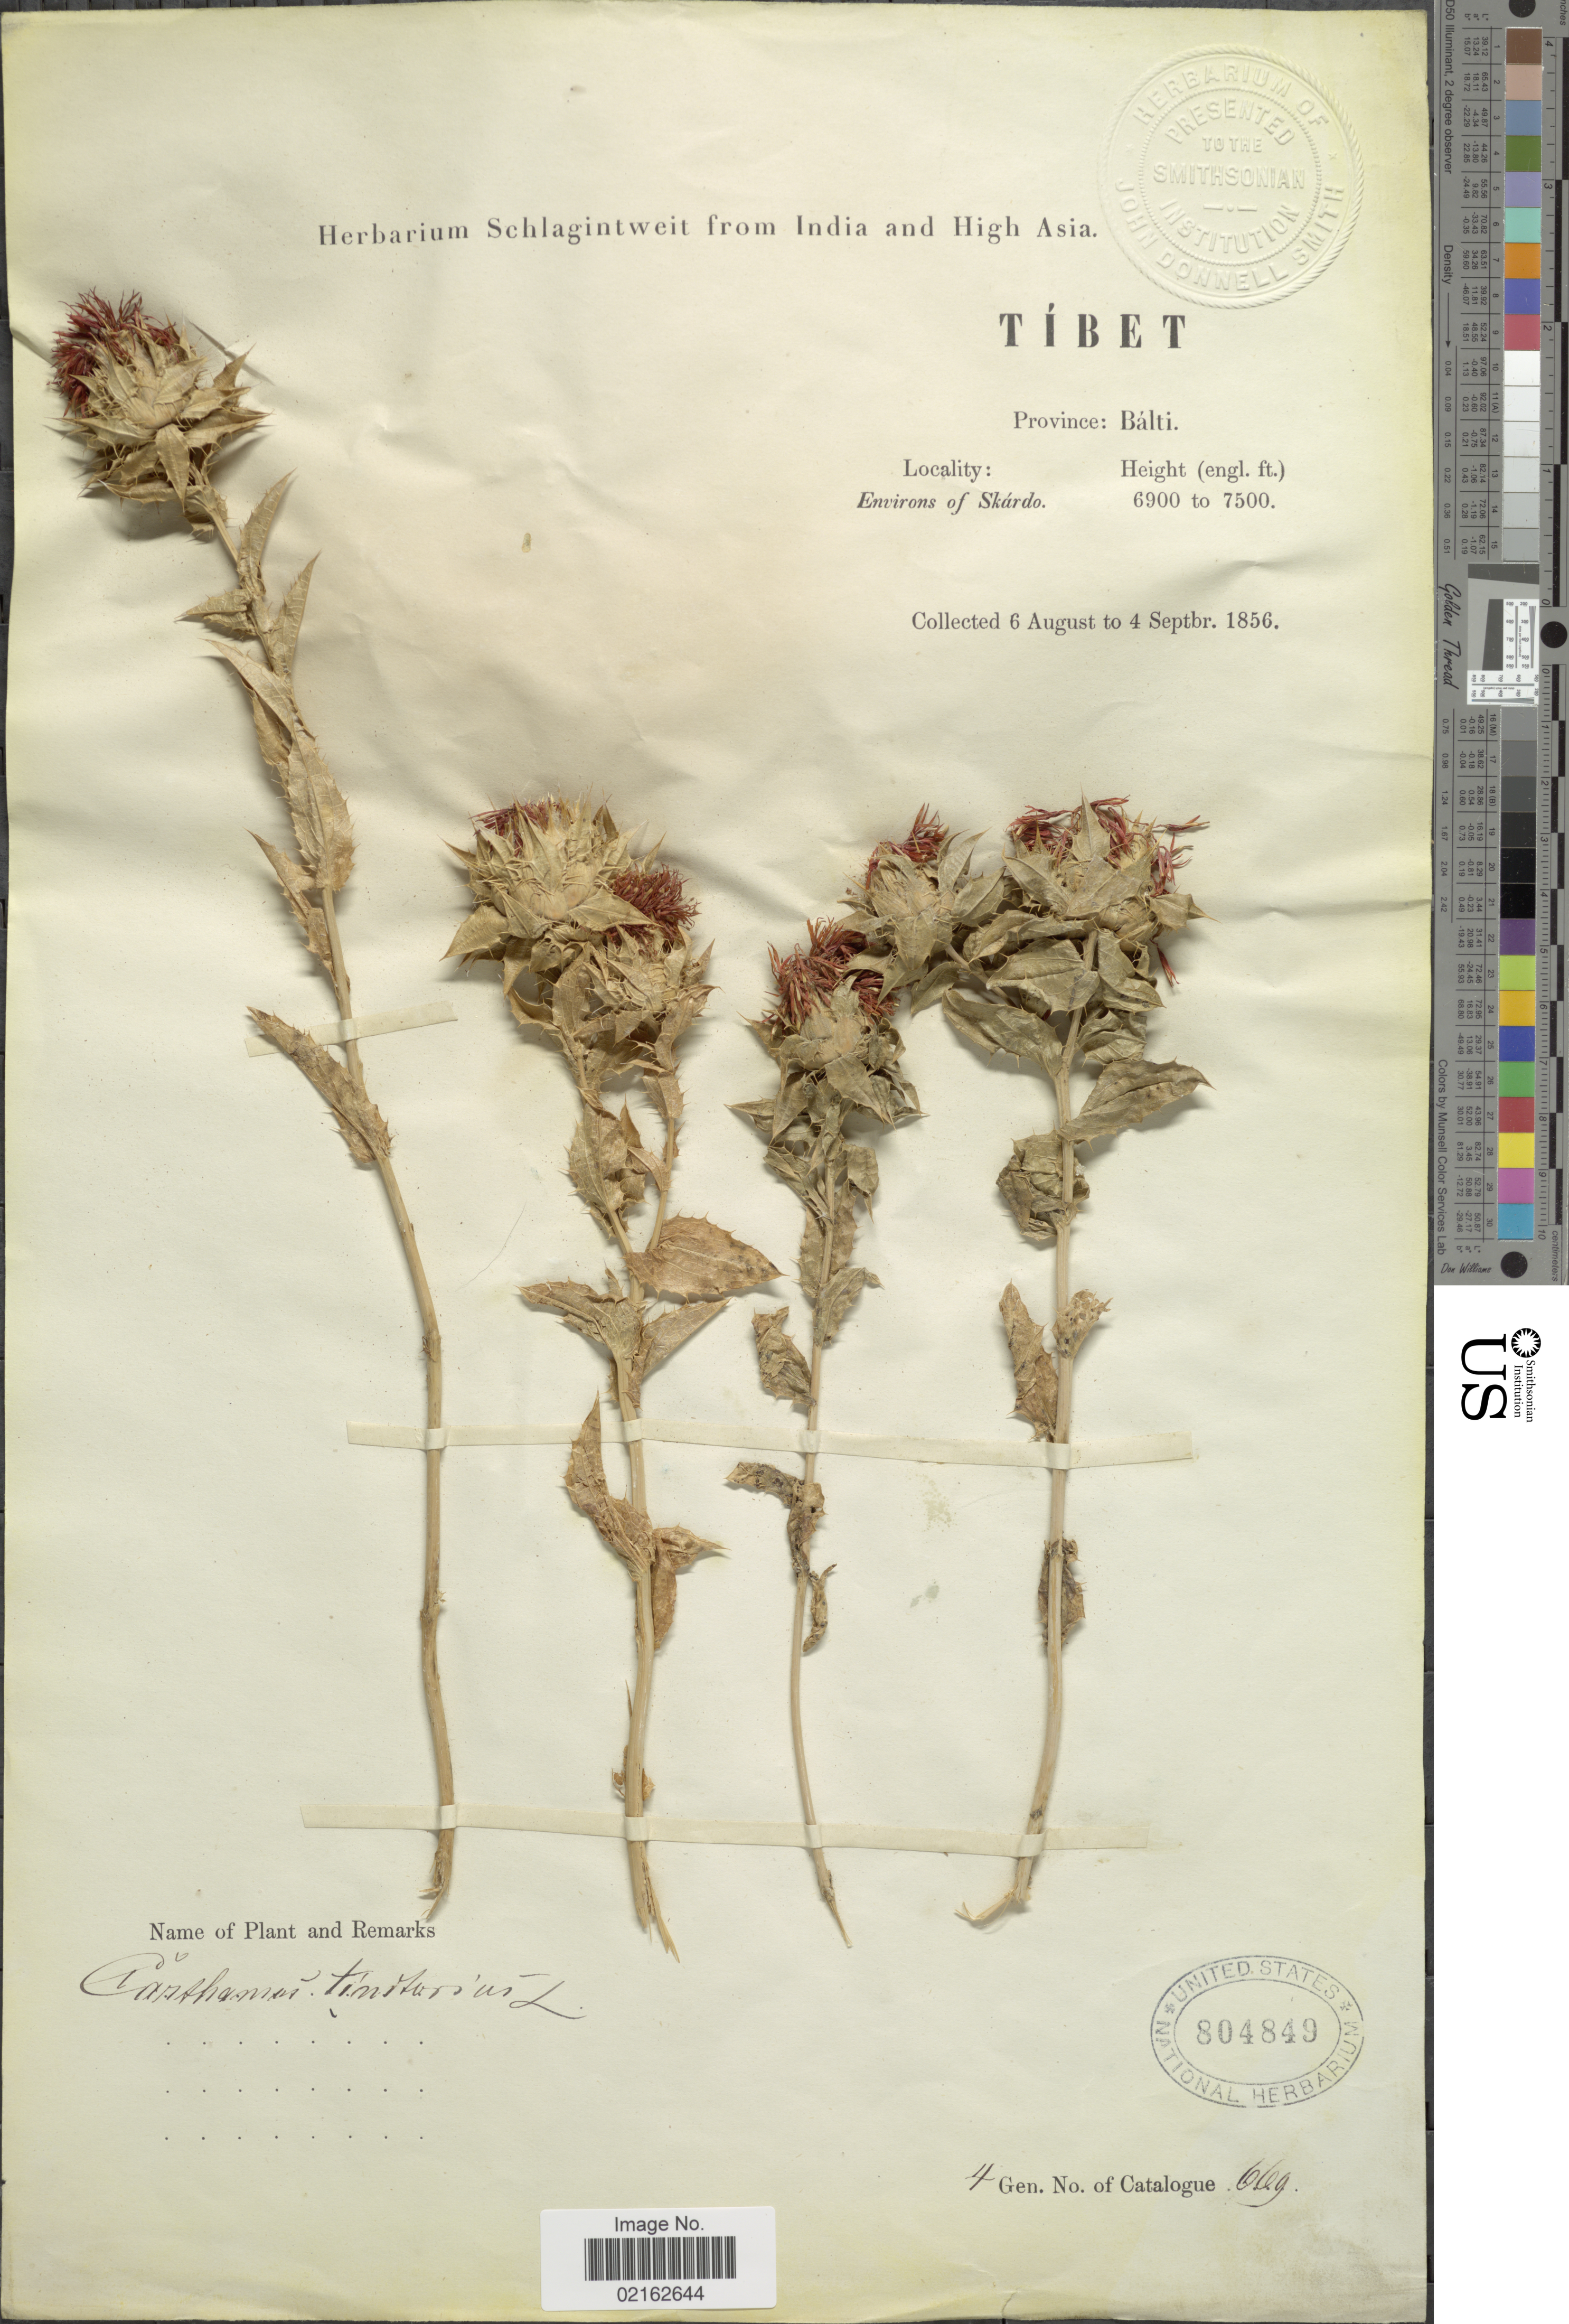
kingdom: Plantae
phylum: Tracheophyta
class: Magnoliopsida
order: Asterales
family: Asteraceae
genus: Carthamus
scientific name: Carthamus tinctorius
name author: L.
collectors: ex herb. Schlagintweit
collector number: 669?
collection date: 1856-08-06/1856-09-04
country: China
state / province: Xizang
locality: Tibet, Province Balti, environs of Skardo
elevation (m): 2103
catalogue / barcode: US 804849